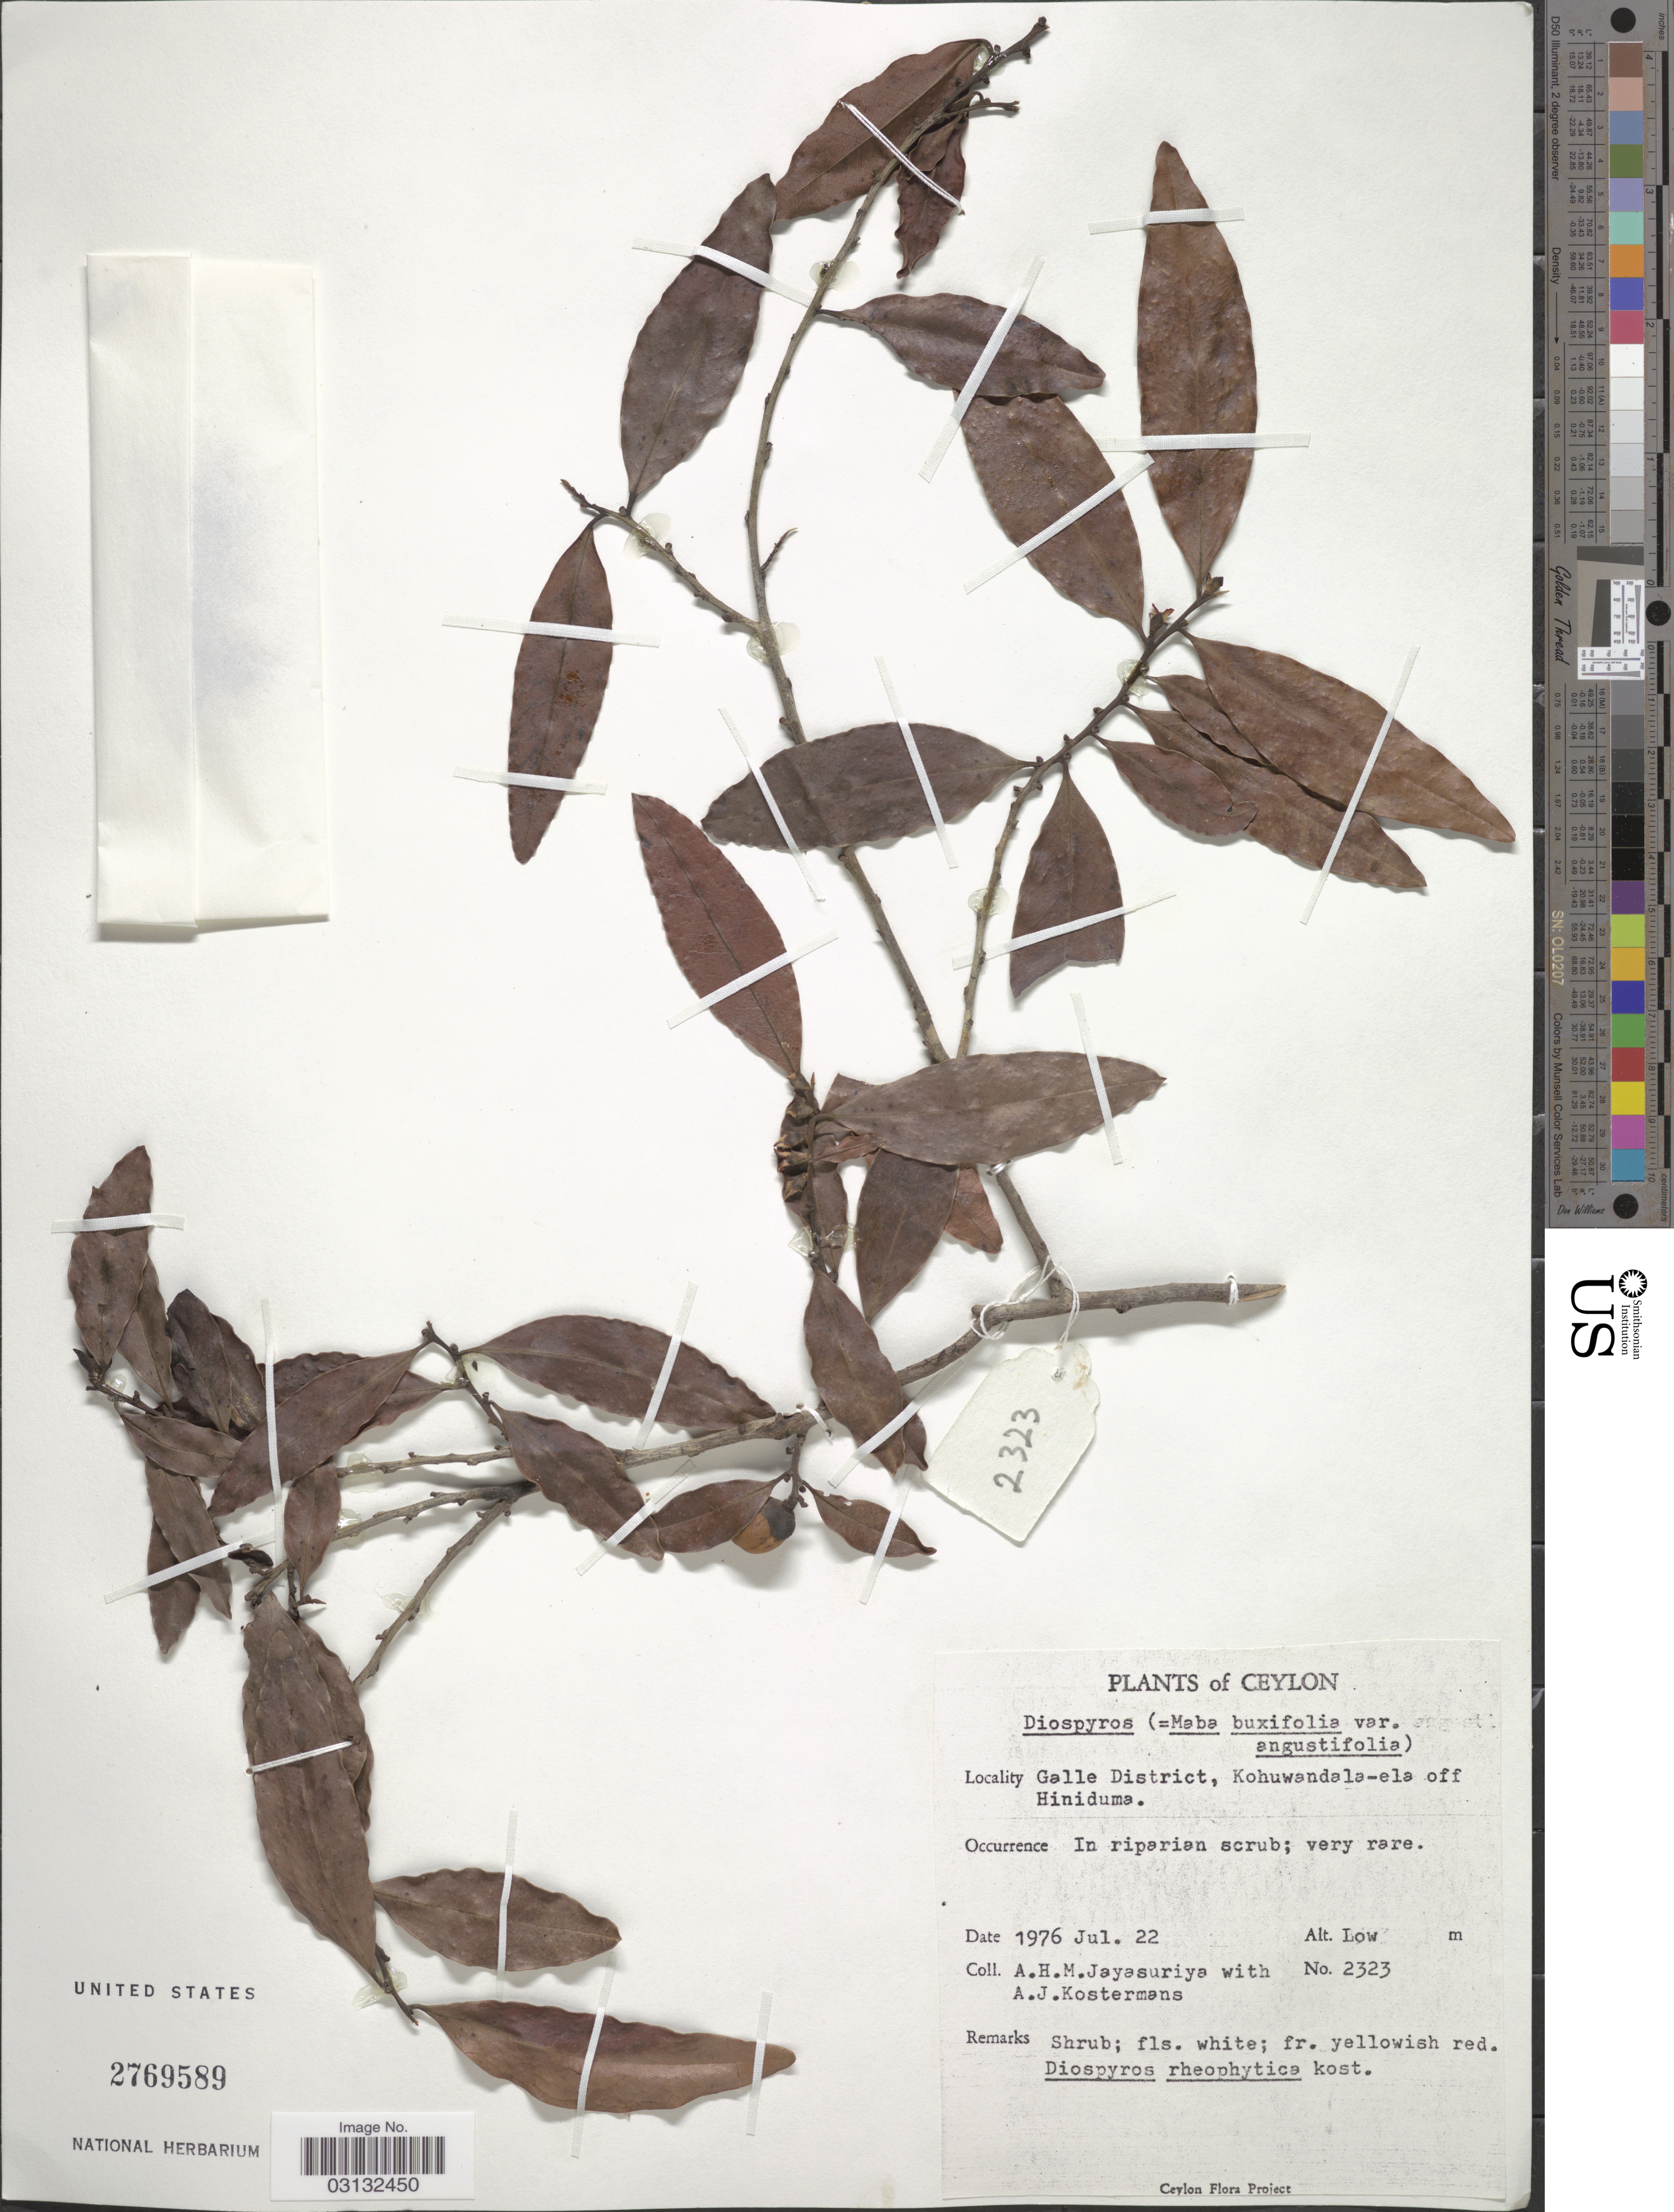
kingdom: Plantae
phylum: Tracheophyta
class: Magnoliopsida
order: Ericales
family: Ebenaceae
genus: Diospyros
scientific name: Diospyros vera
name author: A. Chev.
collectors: A. H. Jayasuriya & A. J. G. Kostermans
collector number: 2323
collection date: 1976-07-22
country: Sri Lanka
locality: Ceylon. Galle District, Kohuwandala-ela off Hiniduma.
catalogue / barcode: US 2769589